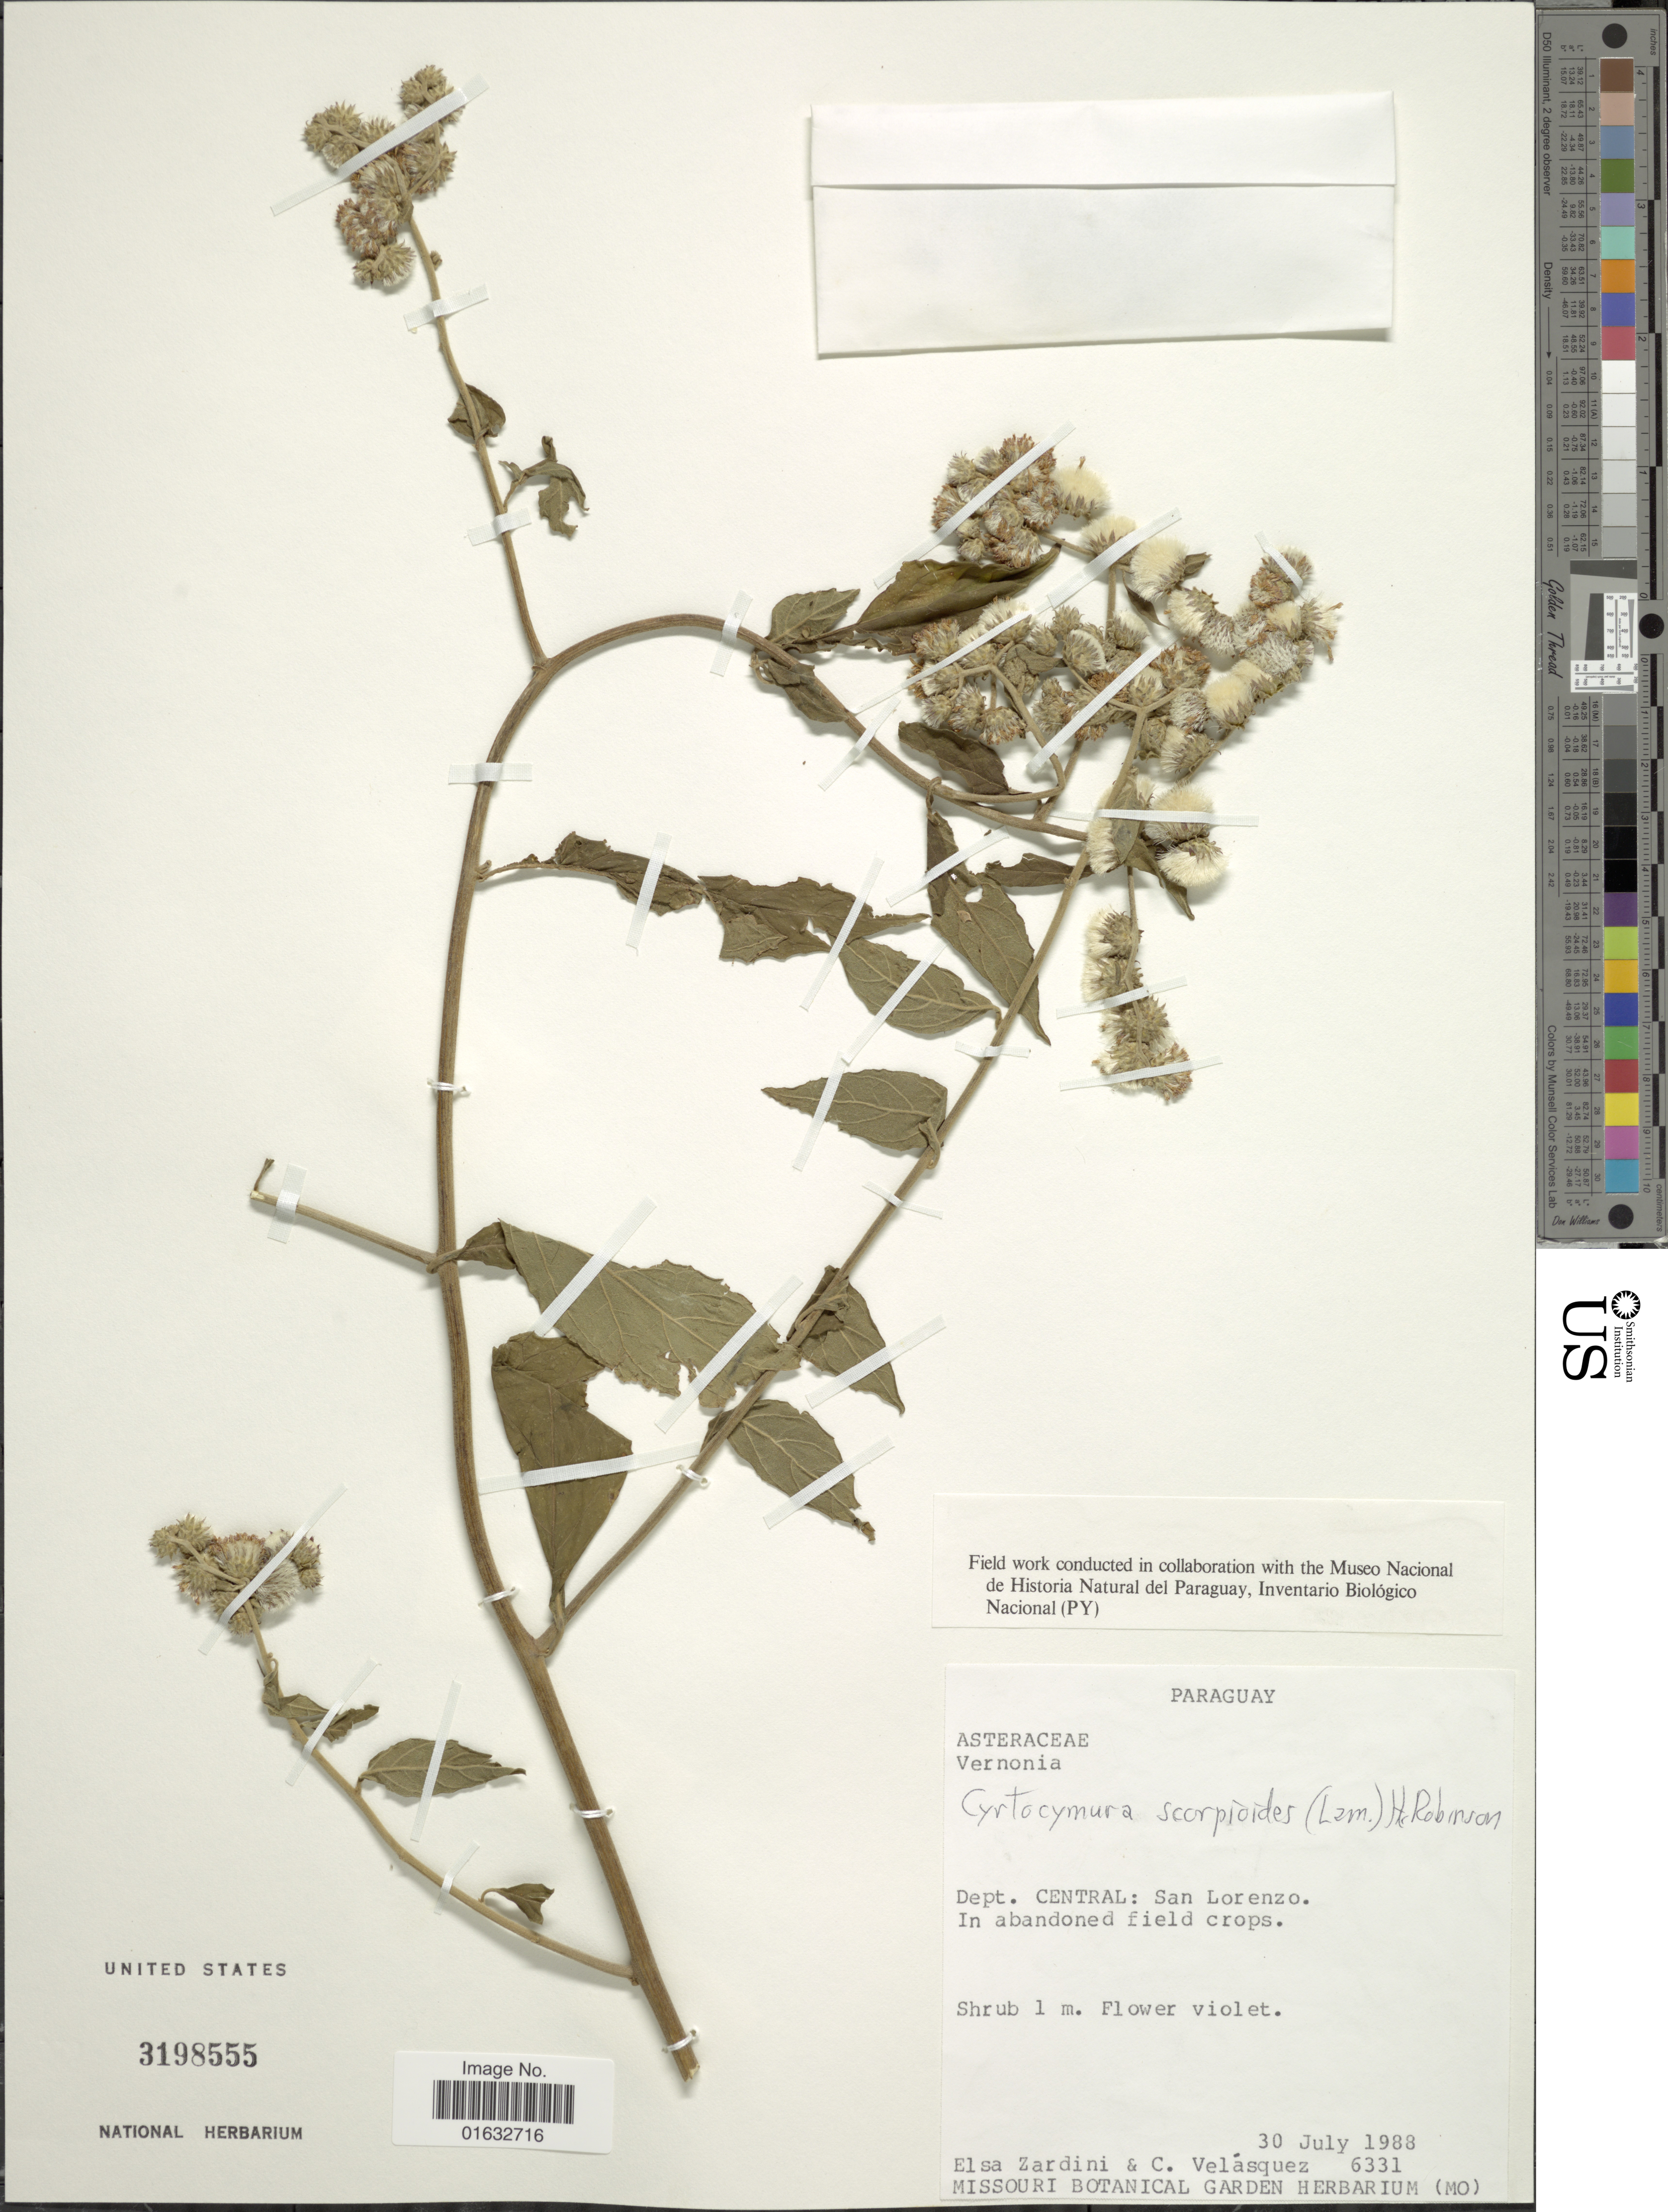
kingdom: Plantae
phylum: Tracheophyta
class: Magnoliopsida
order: Asterales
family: Asteraceae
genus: Cyrtocymura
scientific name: Cyrtocymura scorpioides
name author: (Lam.) H. Rob.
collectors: E. M. Zardini & C. Velázquez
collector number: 6331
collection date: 1988-07-30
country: Paraguay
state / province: Central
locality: San Lorenzo. In Abandoned field crops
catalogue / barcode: US 3198555